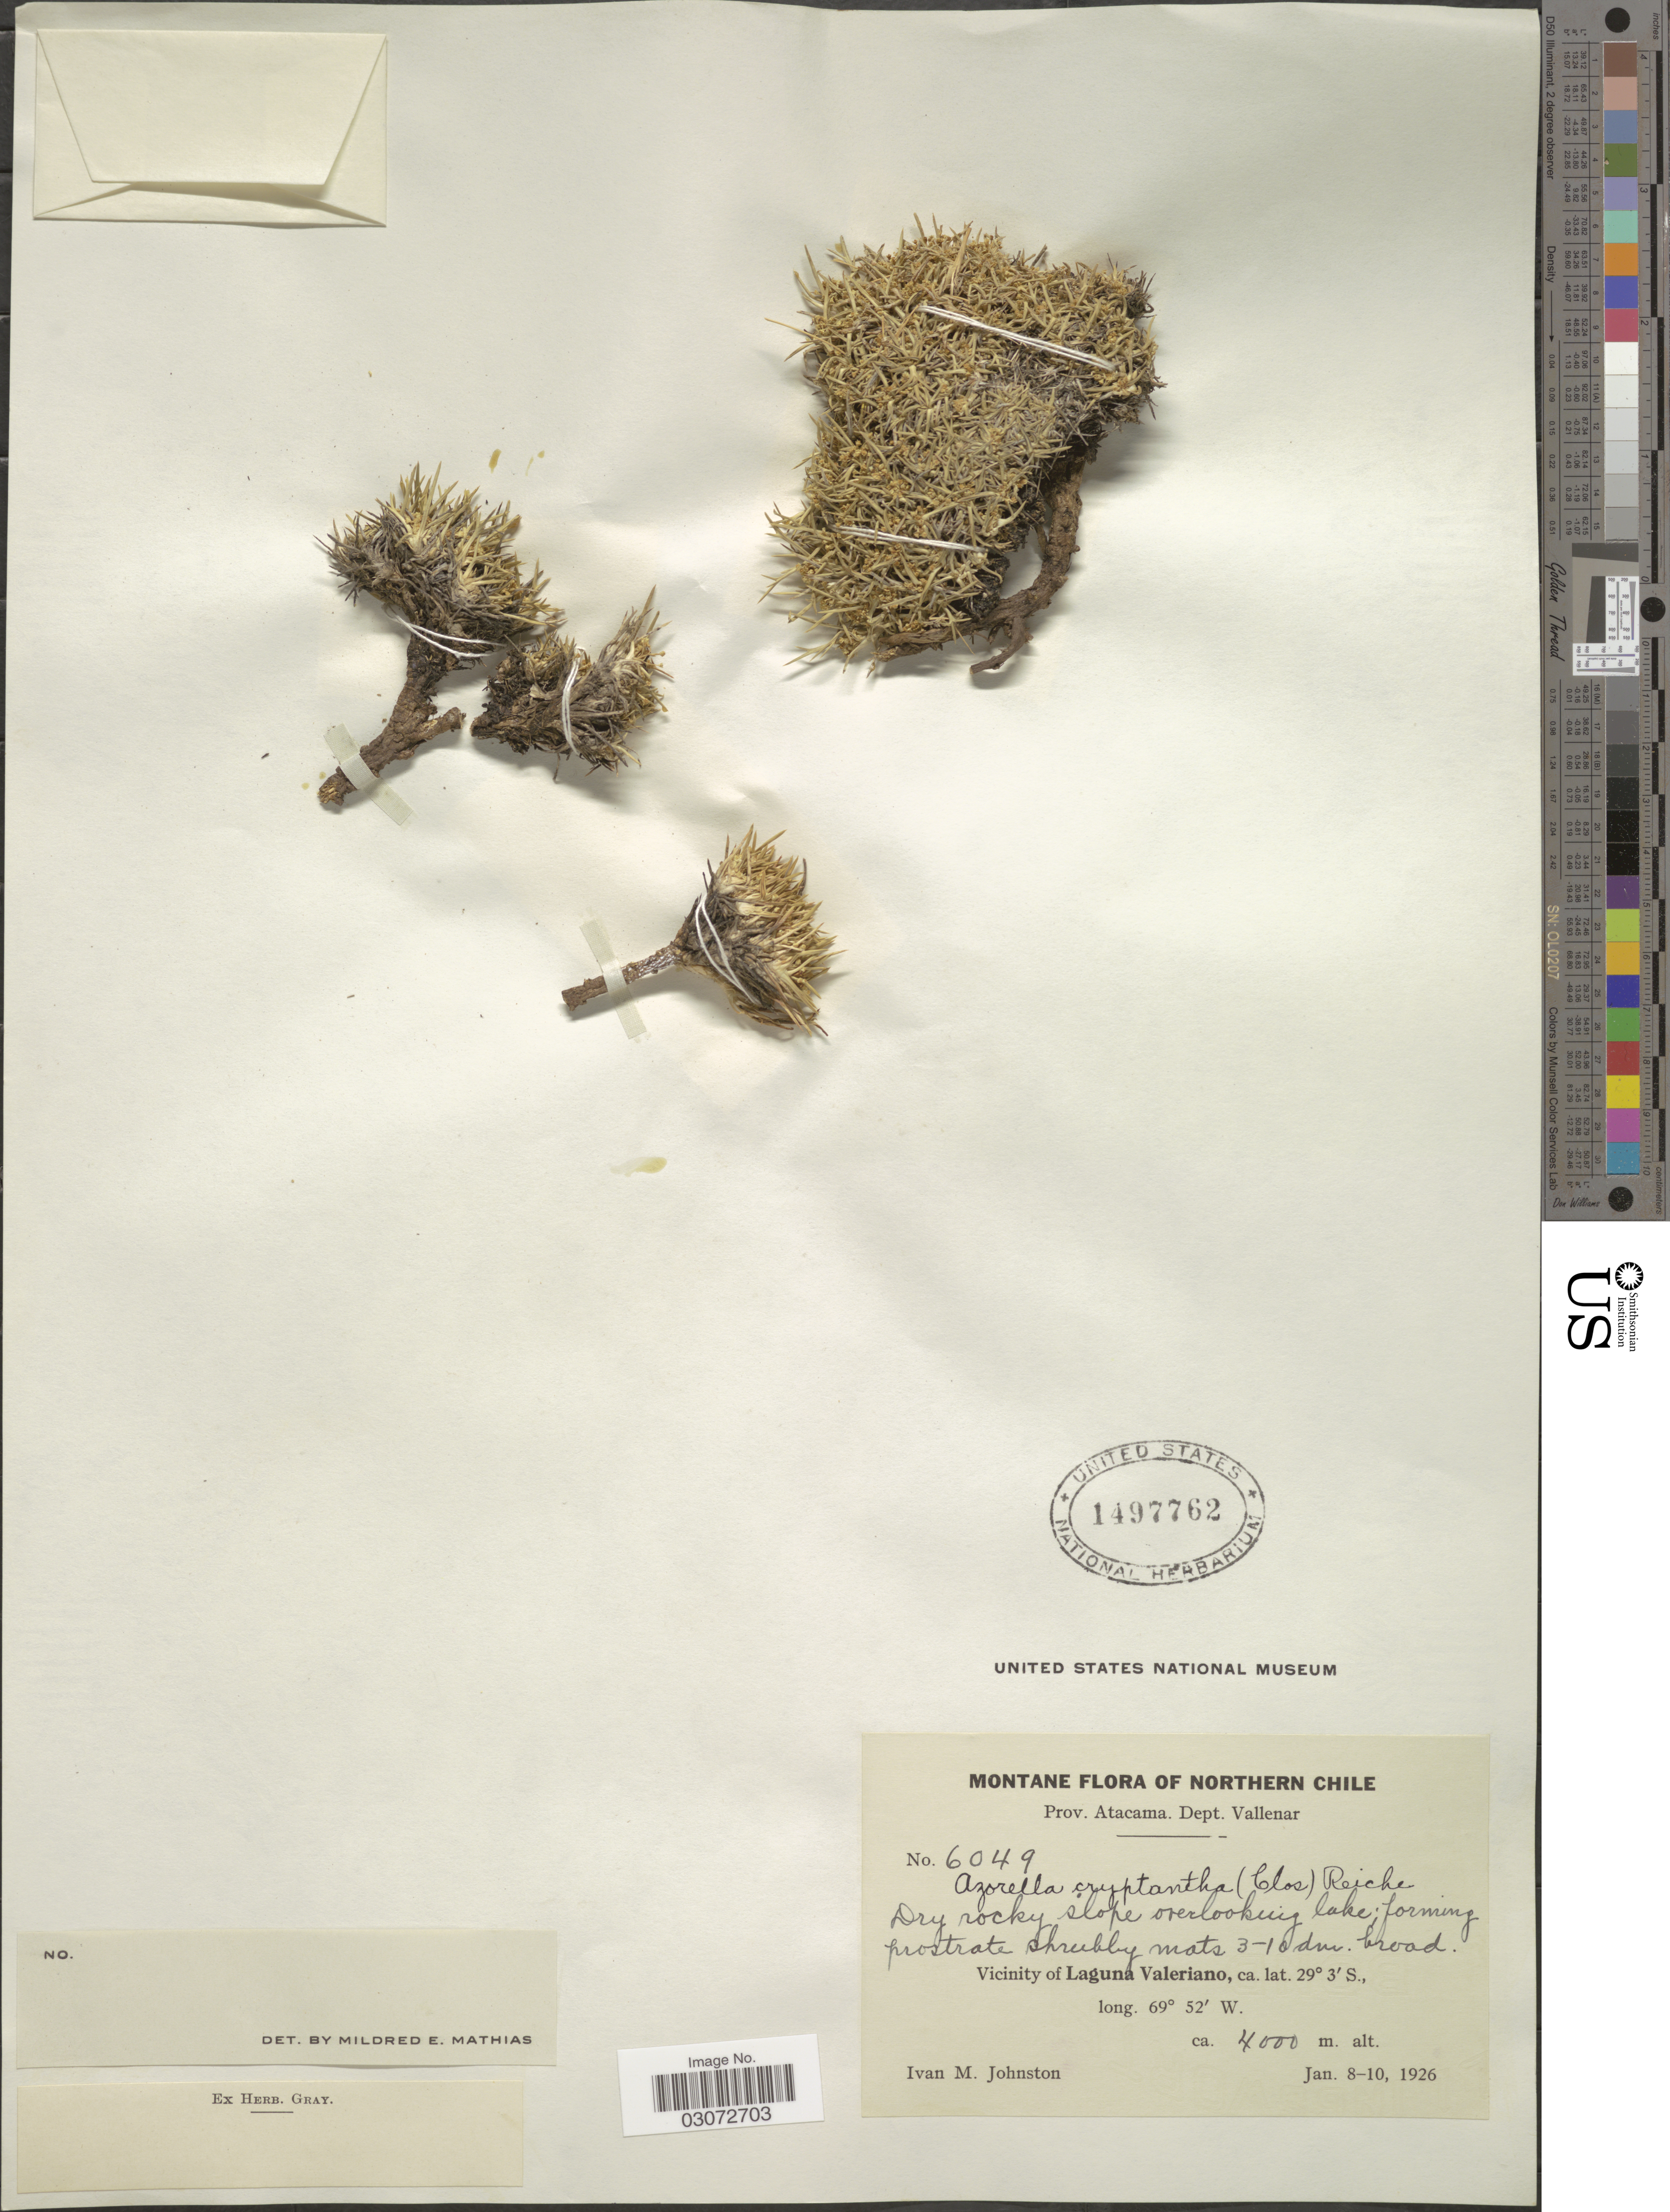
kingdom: Plantae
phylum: Tracheophyta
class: Magnoliopsida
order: Apiales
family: Apiaceae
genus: Azorella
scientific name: Azorella cryptantha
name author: (Clos) Reiche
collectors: I.M. Johnston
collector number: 6049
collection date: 1926-01-08/1926-01-10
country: Chile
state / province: Atacama (III)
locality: Northern Chile. Dept. Vallenar. Vicinity of Laguna Valeriano.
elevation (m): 4000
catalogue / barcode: US 1497762